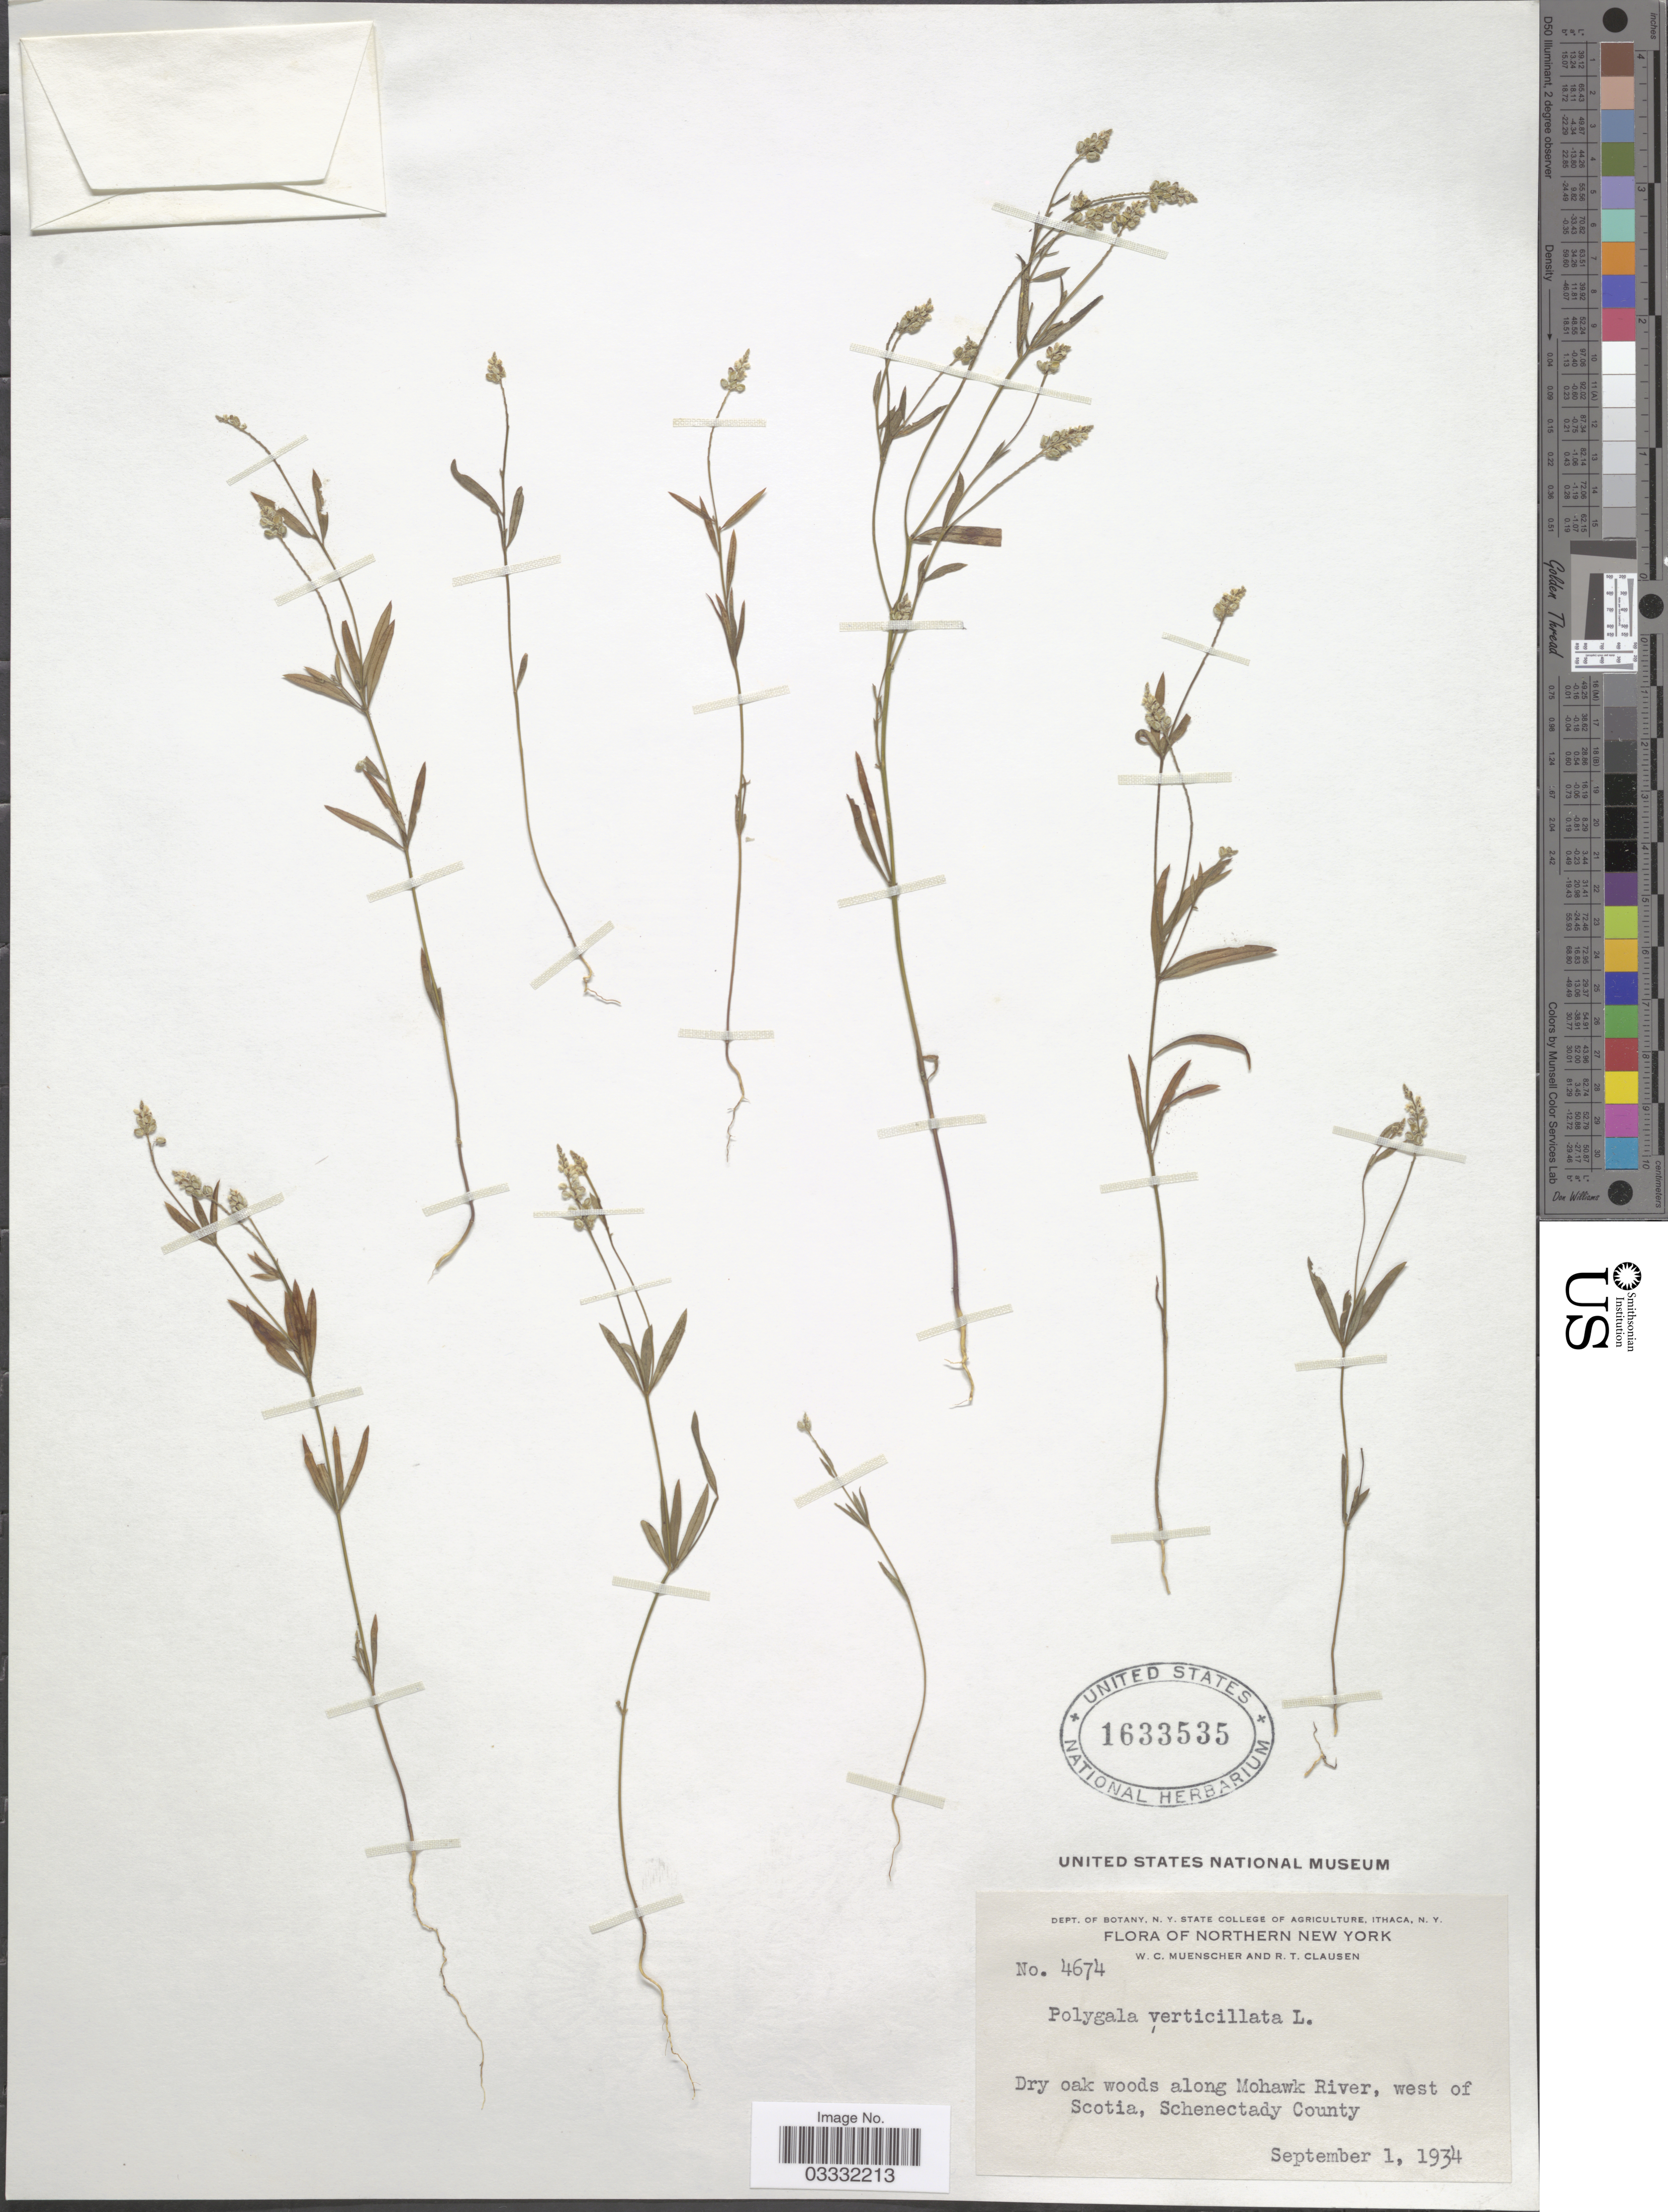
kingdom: Plantae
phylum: Tracheophyta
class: Magnoliopsida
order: Fabales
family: Polygalaceae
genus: Polygala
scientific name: Polygala verticillata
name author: L.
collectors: W. Muenscher & R. T. Clausen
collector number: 4674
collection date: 1934-09-01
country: United States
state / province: New York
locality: Northern New York. Dry oak woods along Mohawk River, west of Scotia, Schenectady County.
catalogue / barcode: US 1633535